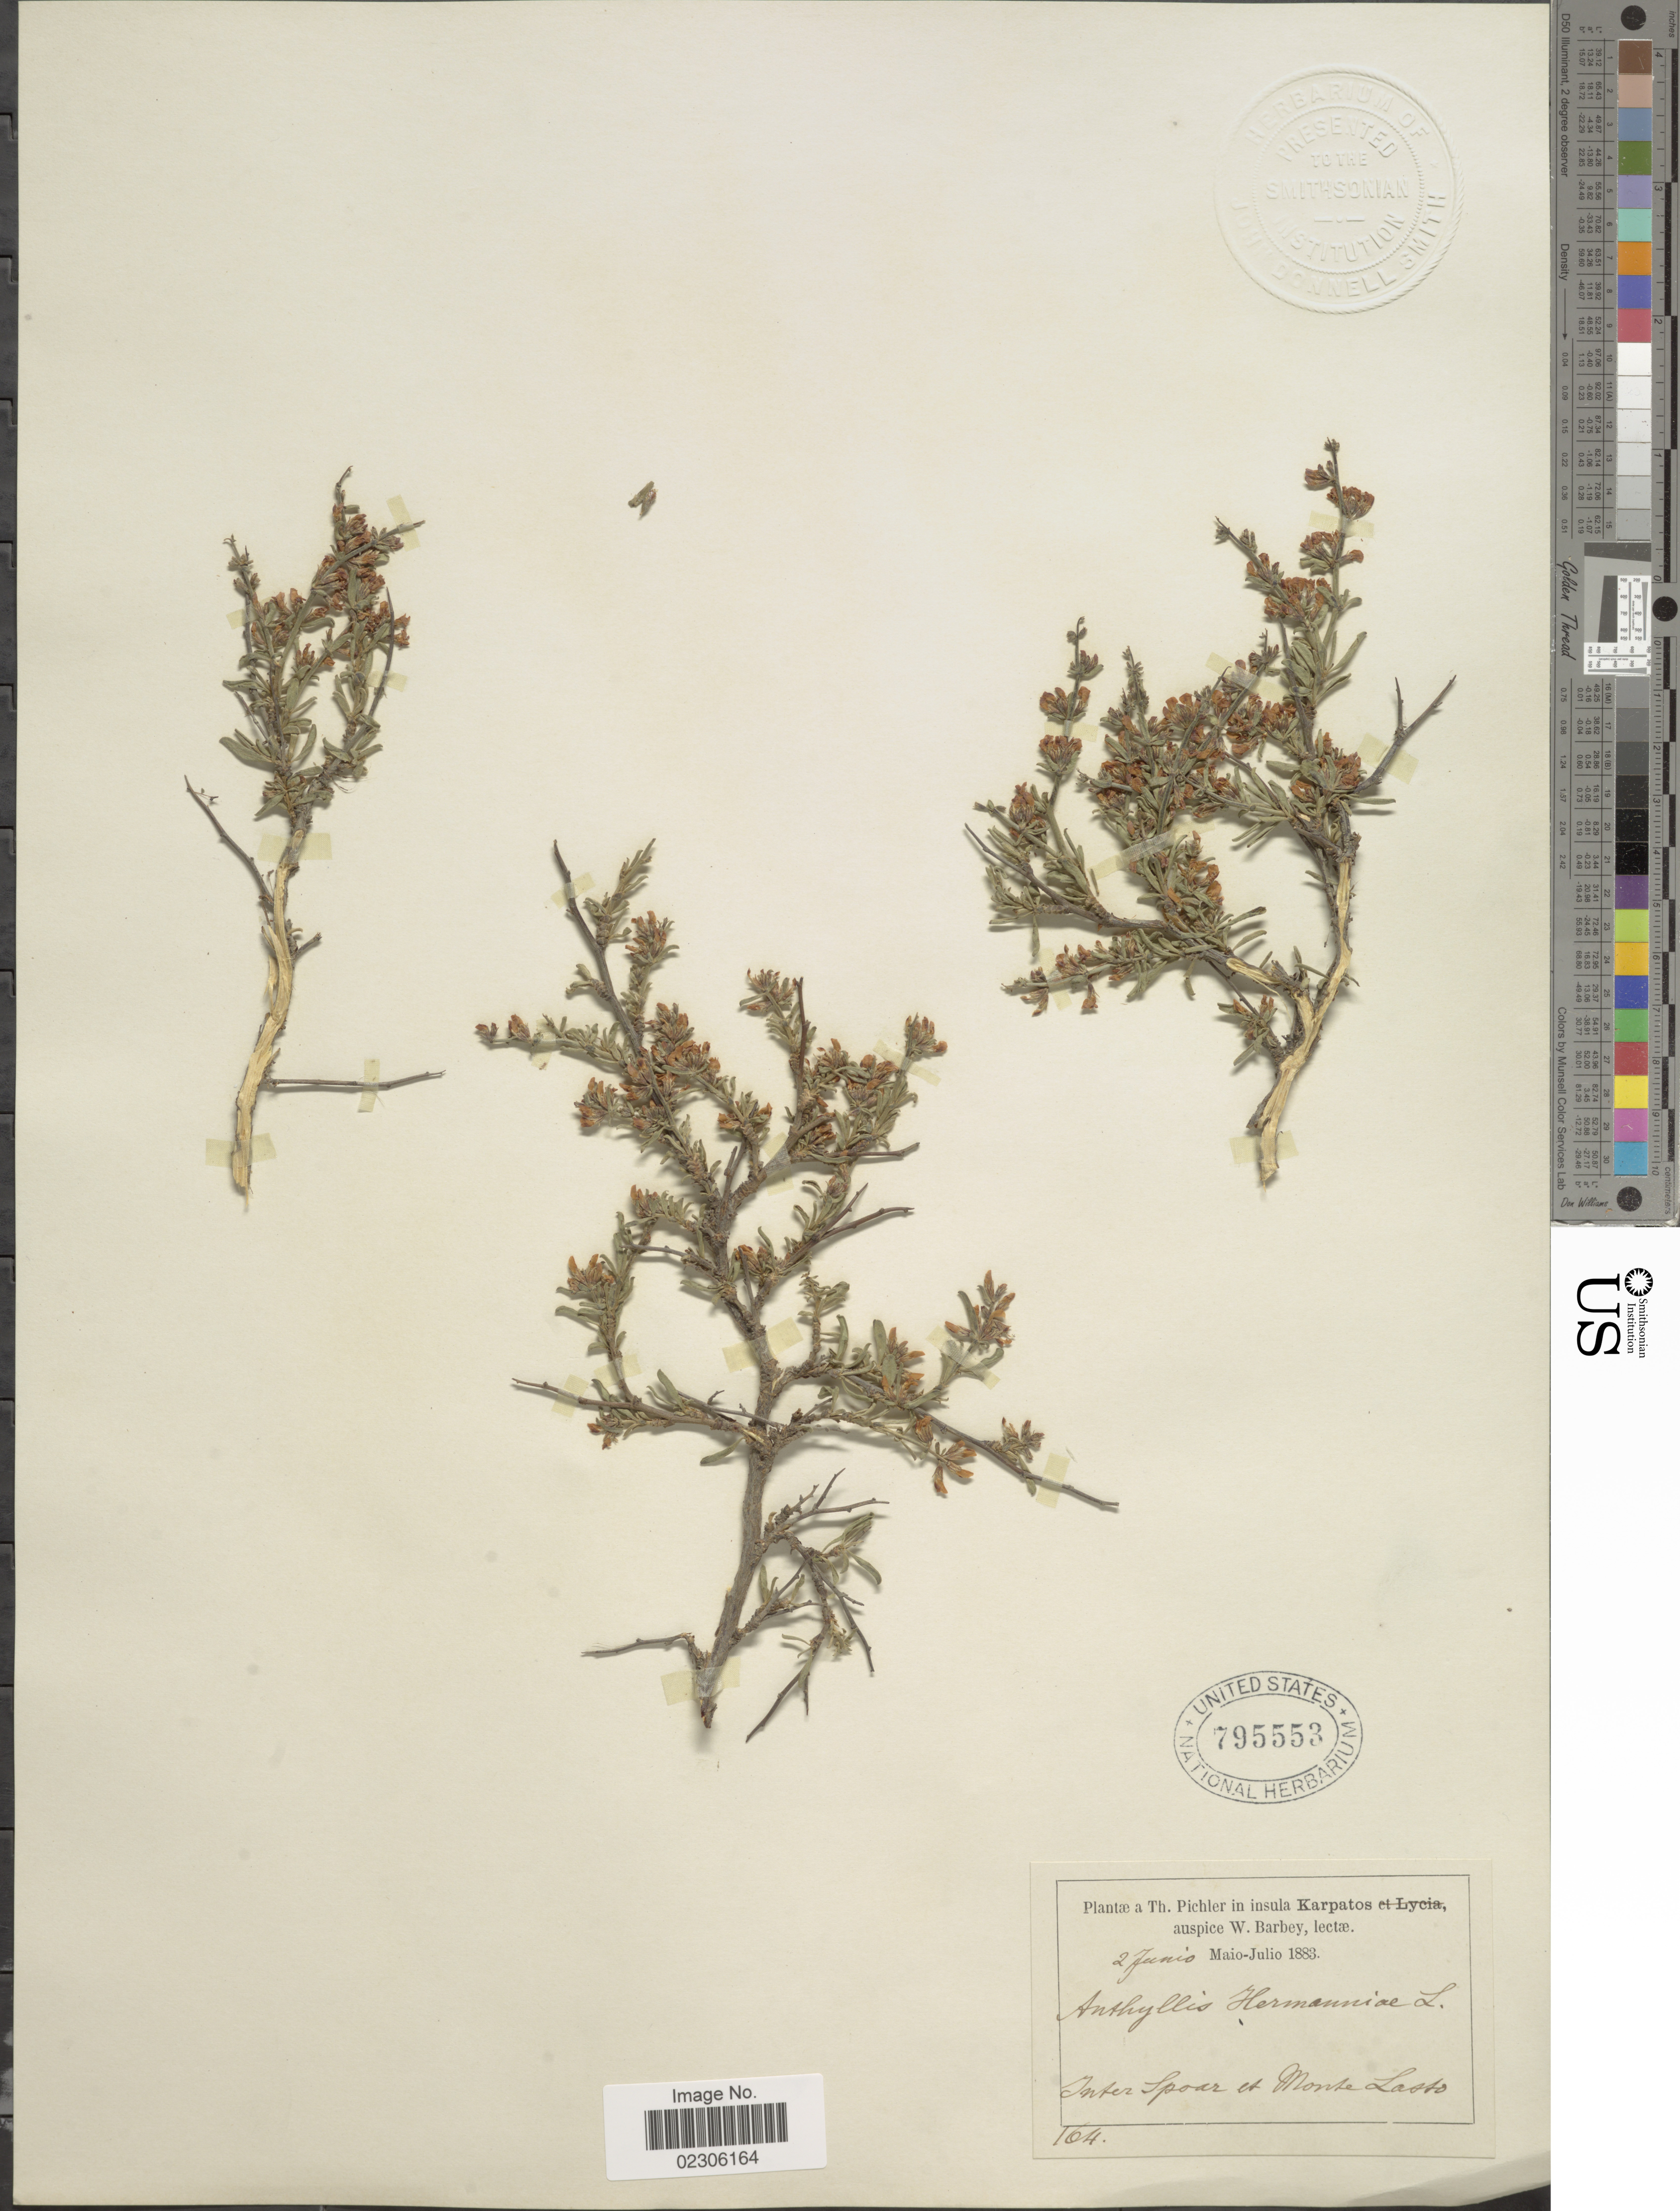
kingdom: Plantae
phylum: Tracheophyta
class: Magnoliopsida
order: Fabales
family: Fabaceae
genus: Anthyllis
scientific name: Anthyllis hermanniae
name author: L.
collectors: T. Pichler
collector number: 164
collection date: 1883-06-02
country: Greece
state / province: South Aegean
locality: In insula Karpatos, Inter Spoar et Monte Lasto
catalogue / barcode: US 795553